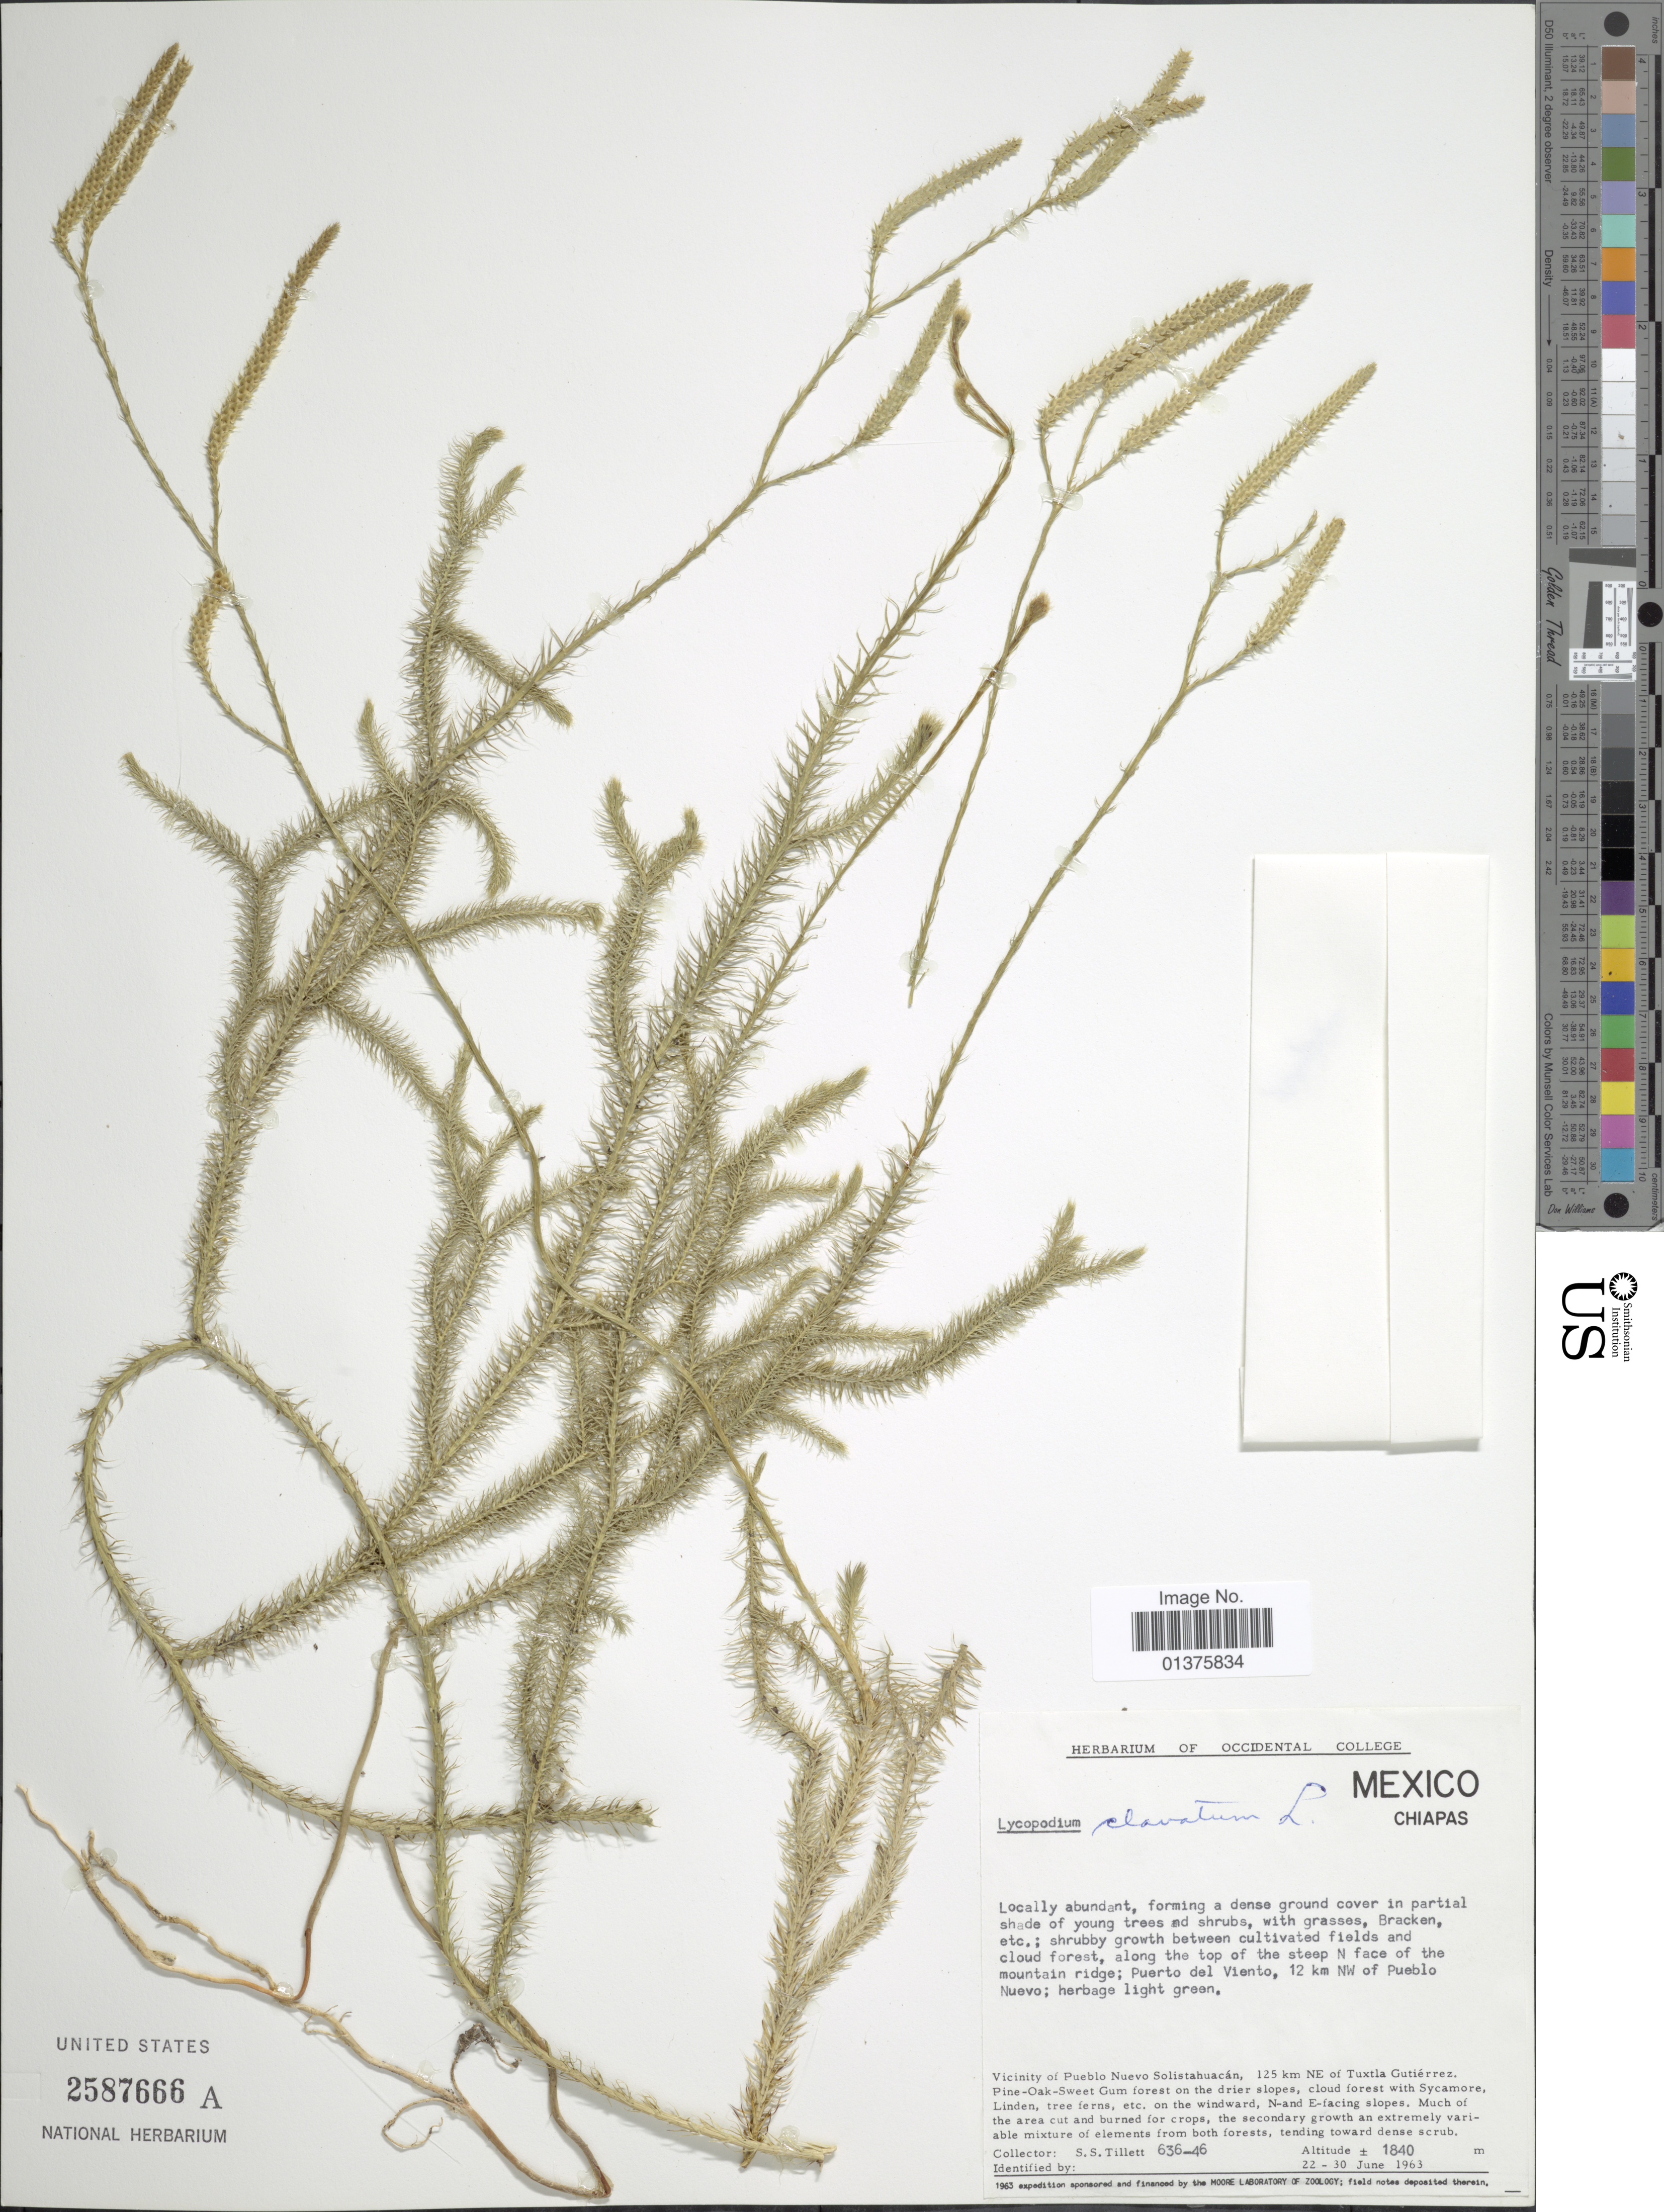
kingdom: Plantae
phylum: Tracheophyta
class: Lycopodiopsida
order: Lycopodiales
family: Lycopodiaceae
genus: Lycopodium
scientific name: Lycopodium clavatum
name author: L.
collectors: S. S. Tillett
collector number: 636-46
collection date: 1963-06-22/1963-06-30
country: Mexico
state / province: Chiapas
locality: Puerto del Viento, 12 km NW of Pueblo Nuevo, Vicinity of Pueblo Nuevo Solistahuacán, 125km NE of Tuxtla Gutierrez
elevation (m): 1840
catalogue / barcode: US 2587666A